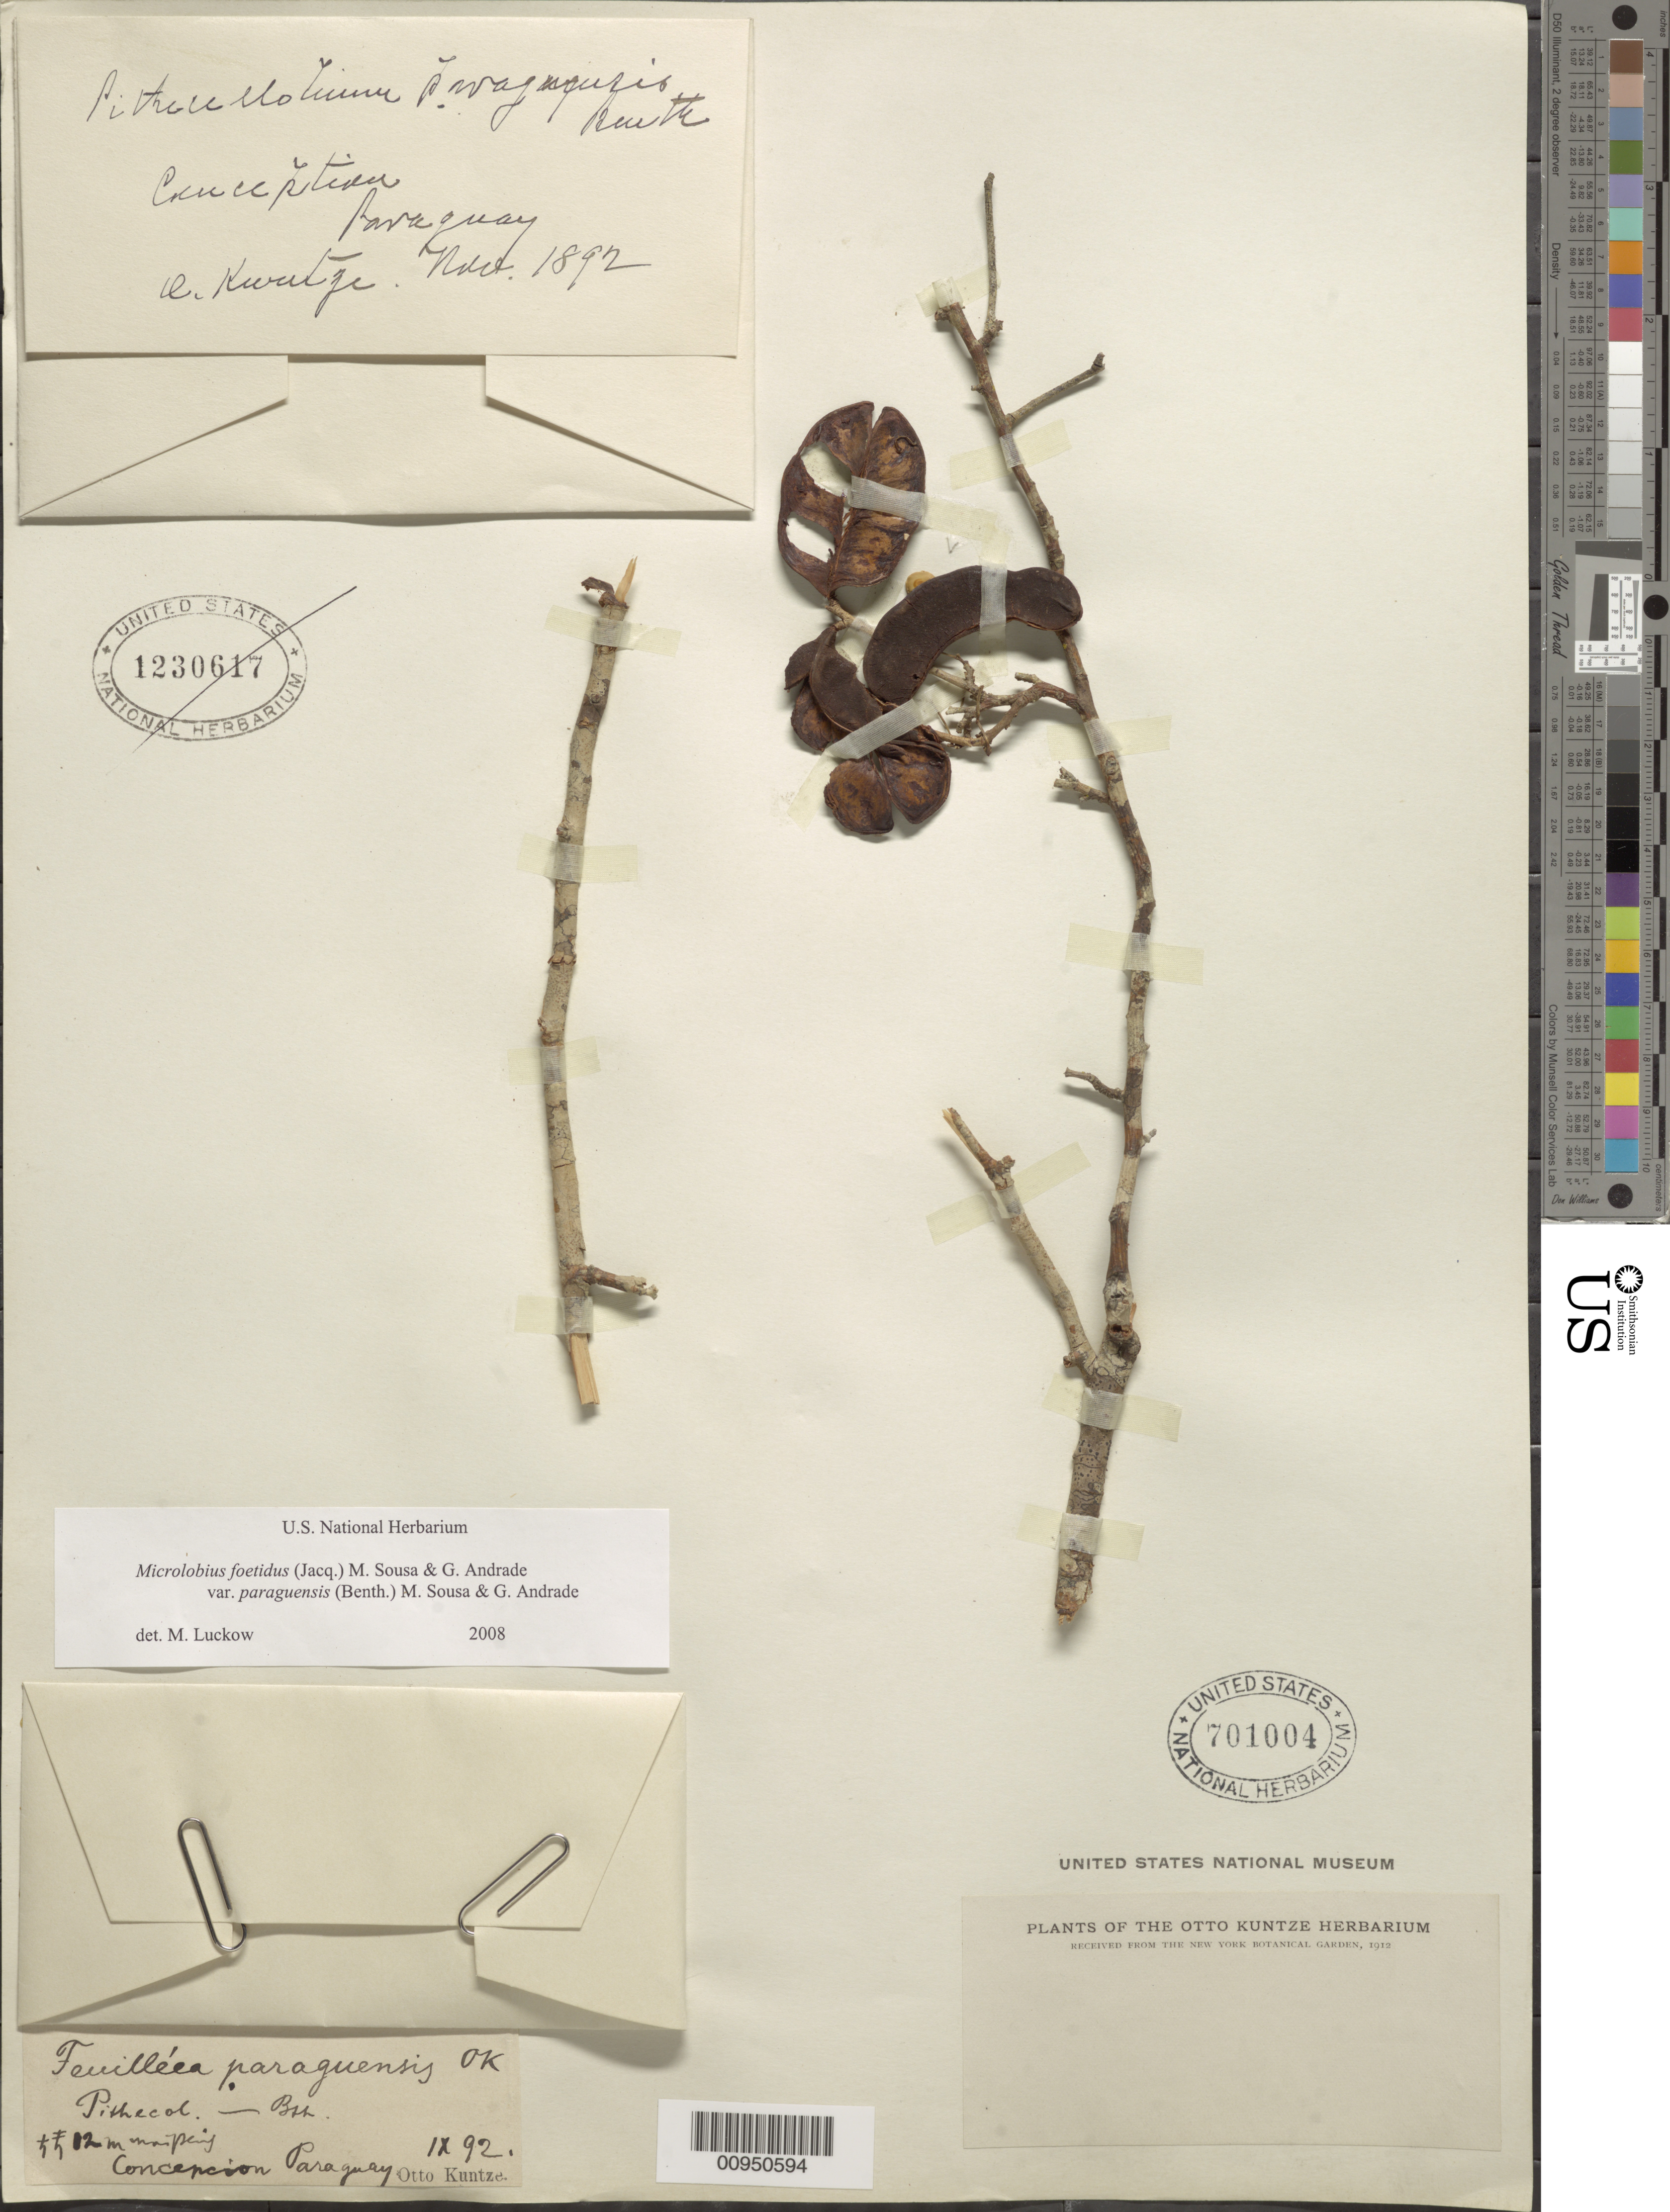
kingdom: Plantae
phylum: Tracheophyta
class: Magnoliopsida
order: Fabales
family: Fabaceae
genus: Microlobius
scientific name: Microlobius foetidus subsp. paraguensis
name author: (Benth.) M. Sousa & G. Andrade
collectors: C.E.O. Kuntze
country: Paraguay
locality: Concepcion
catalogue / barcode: US 701004